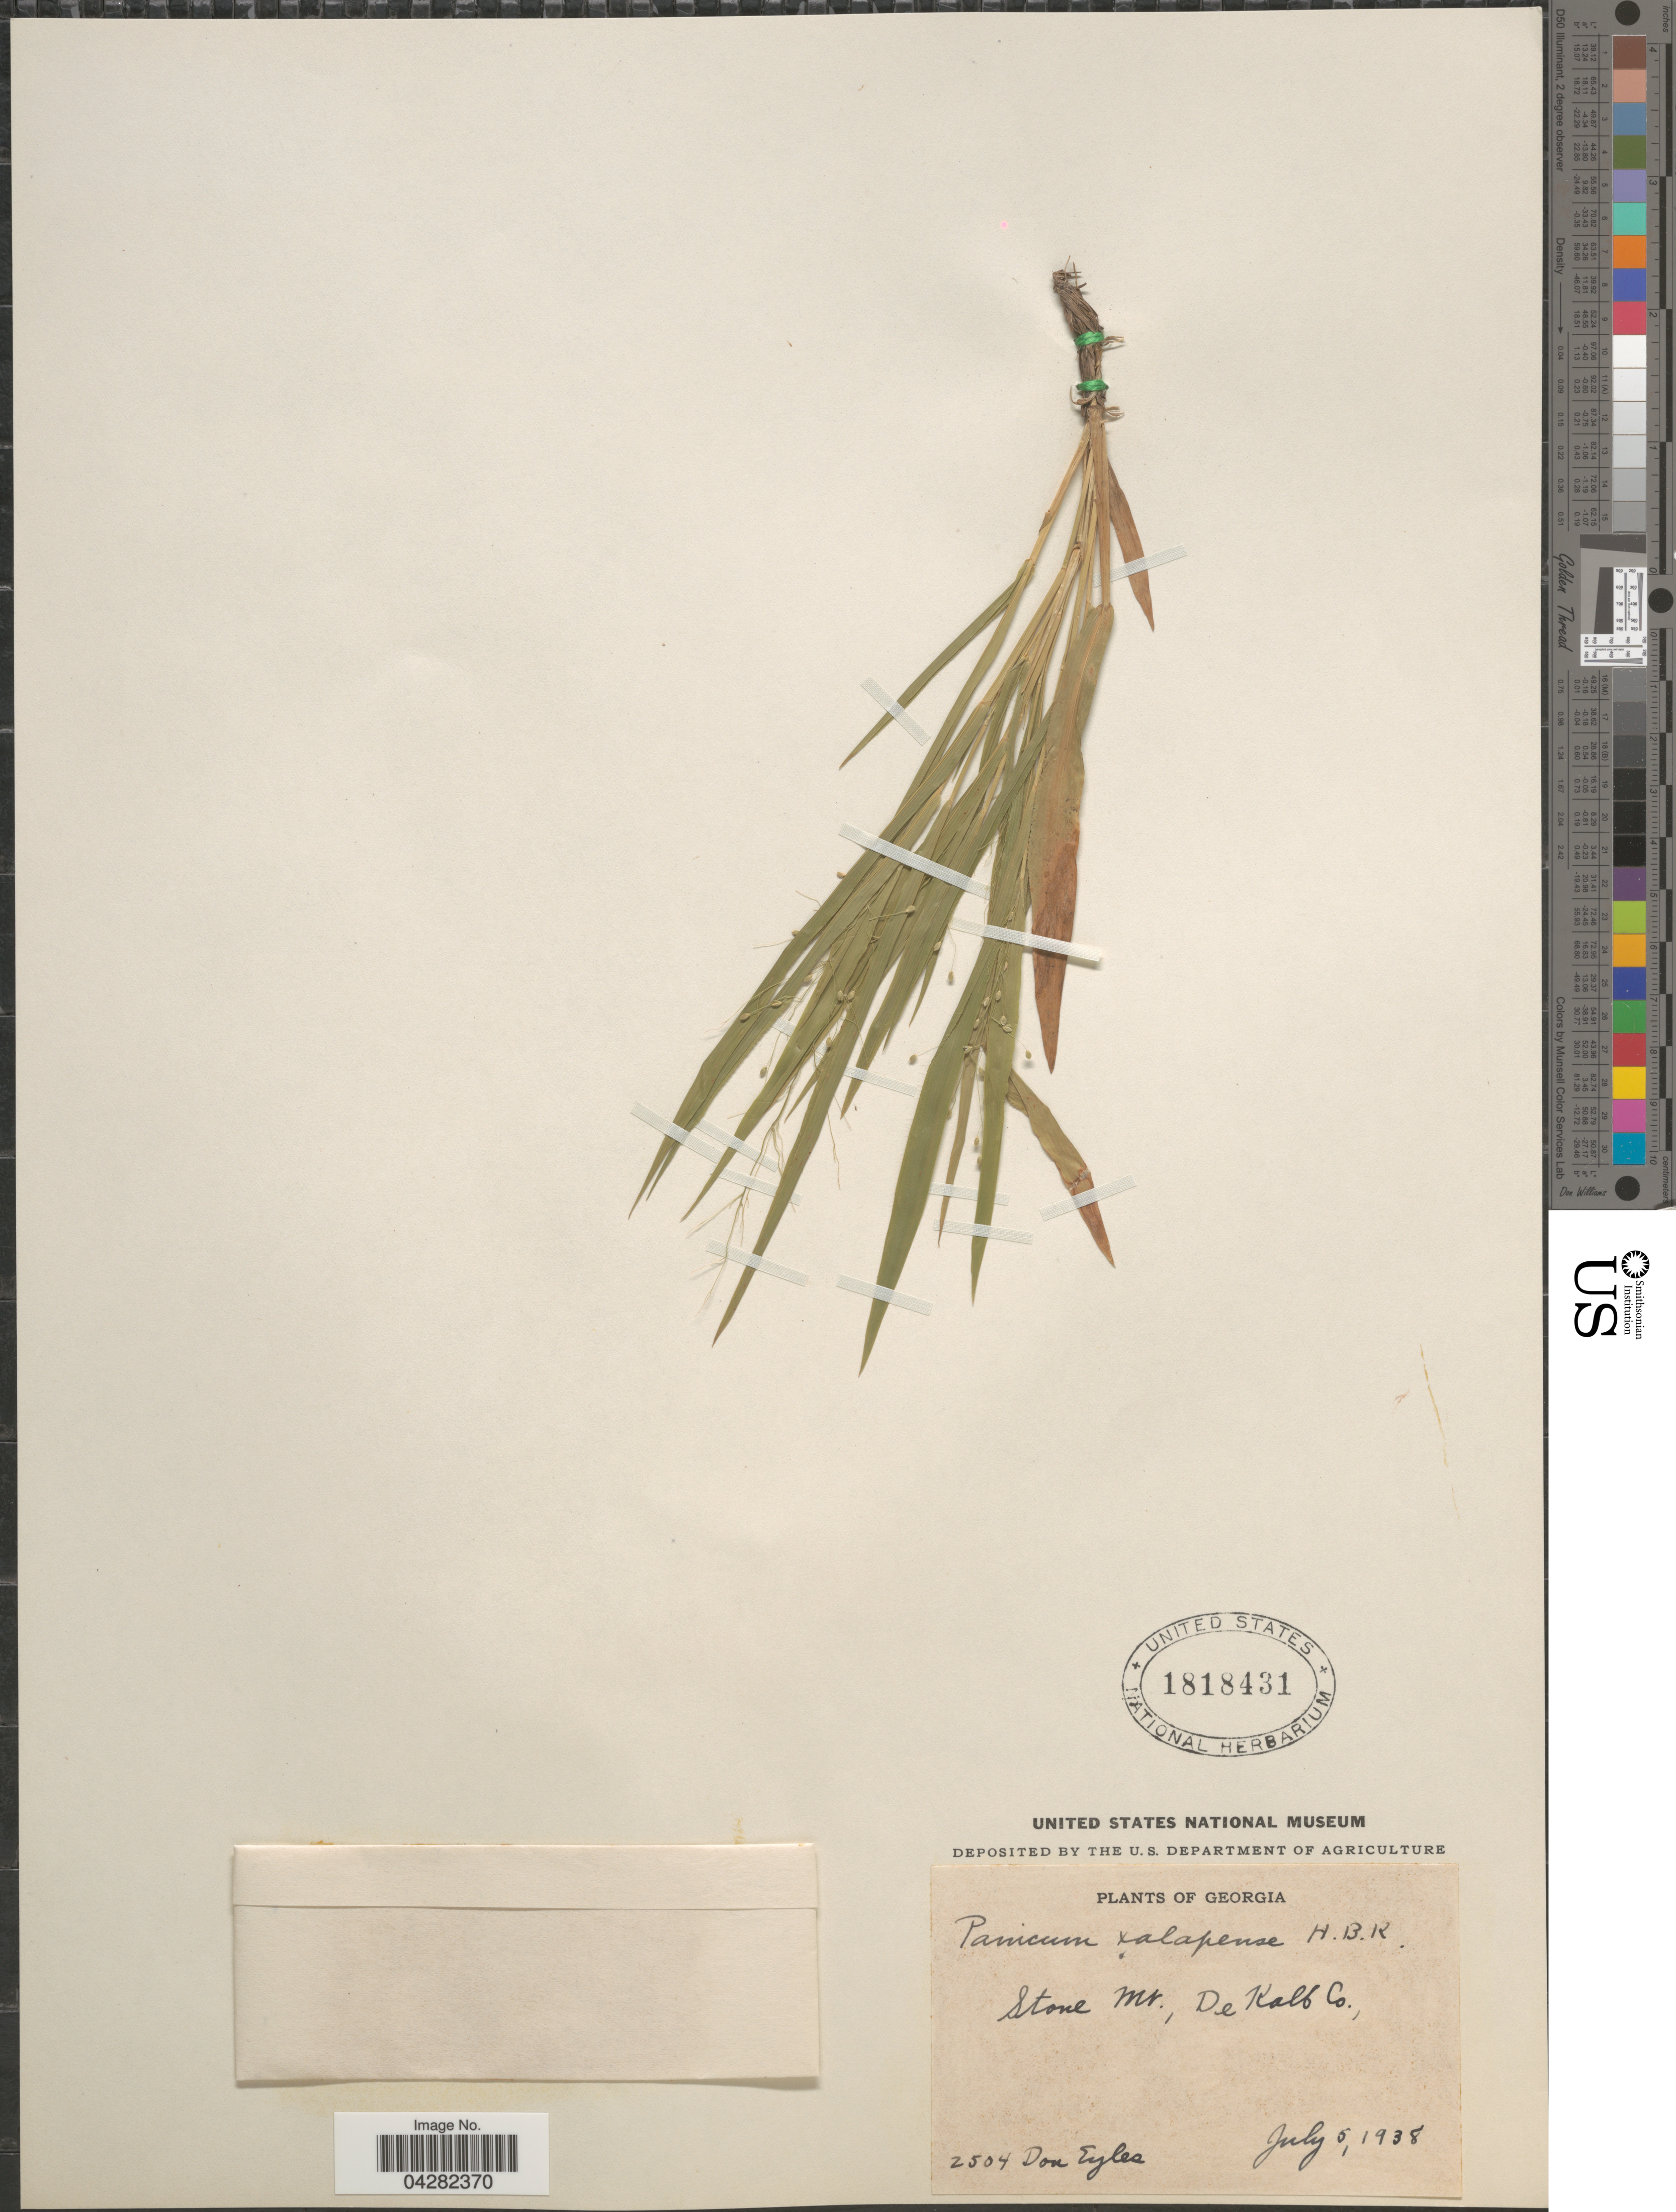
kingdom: Plantae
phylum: Tracheophyta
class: Liliopsida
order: Poales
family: Poaceae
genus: Dichanthelium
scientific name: Dichanthelium laxiflorum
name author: (Lam.) Gould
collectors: D. Eyles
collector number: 2504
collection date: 1938-07-05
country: United States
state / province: Georgia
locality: Stone Mt. De Kalb Co.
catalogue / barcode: US 1818431